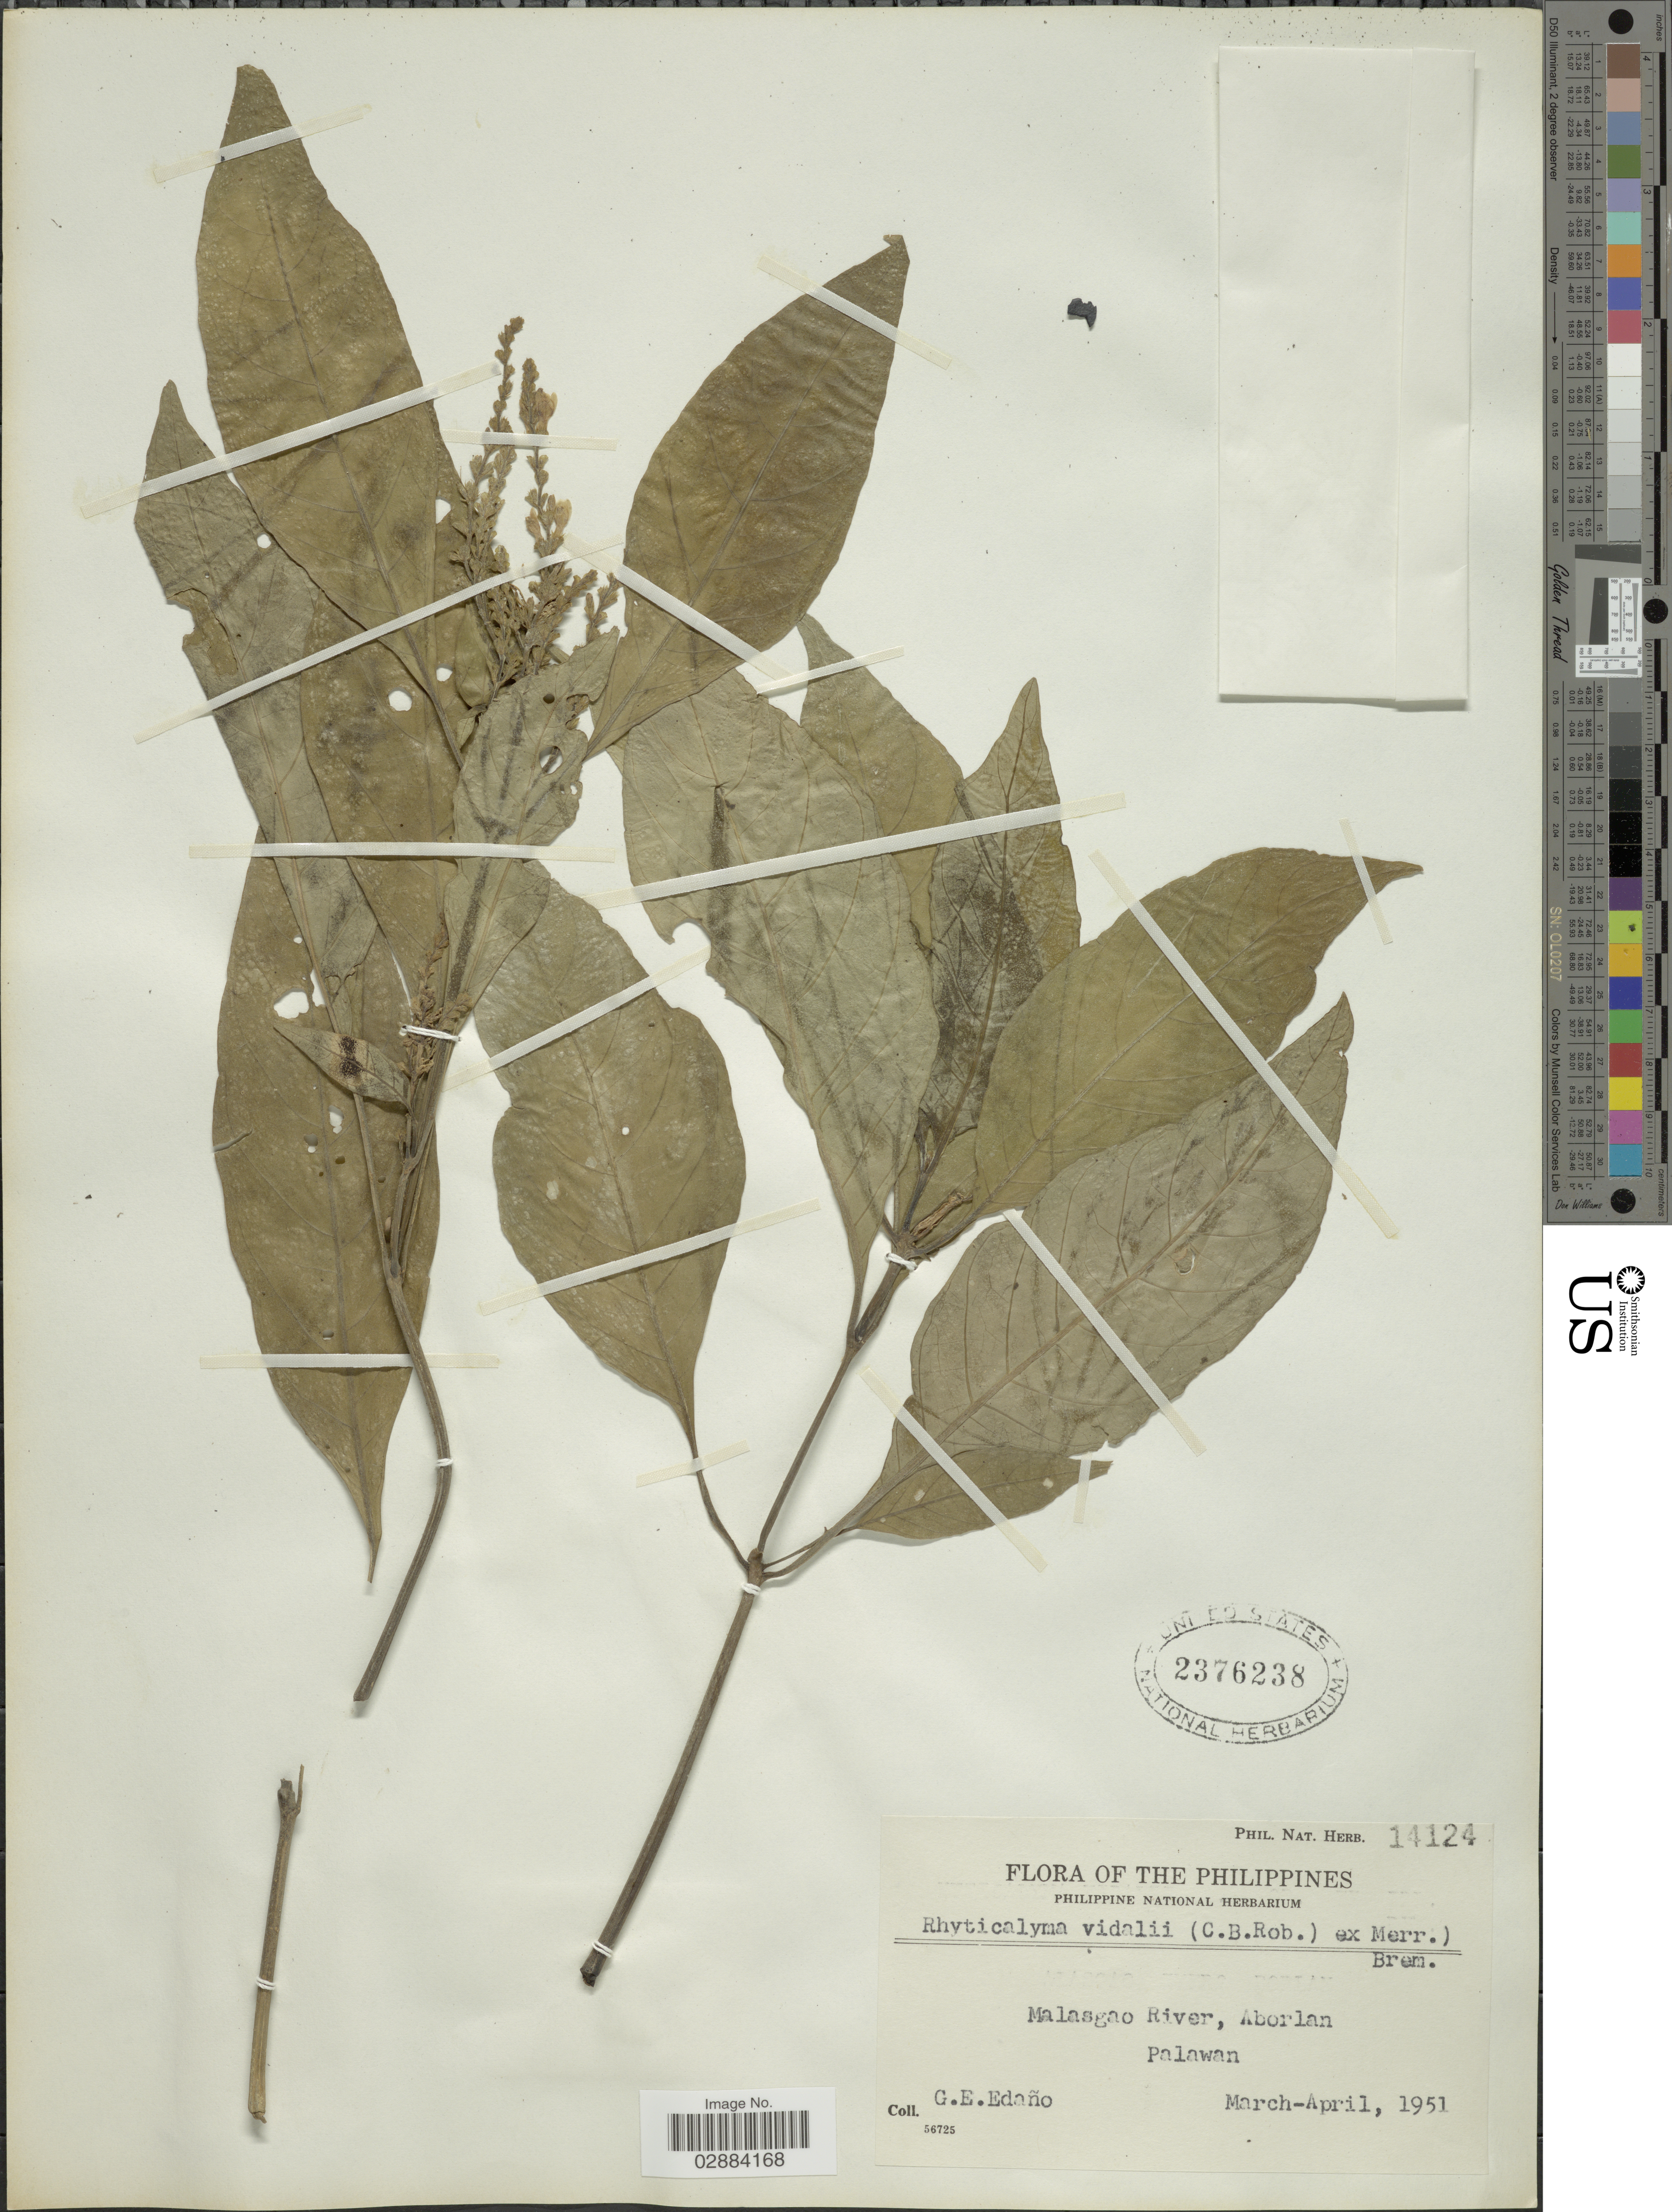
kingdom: Plantae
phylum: Tracheophyta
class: Magnoliopsida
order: Lamiales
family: Acanthaceae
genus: Justicia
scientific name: Justicia vidalii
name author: C.B. Clarke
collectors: G. E. Edaño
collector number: Phil.Nat.Herb. 14124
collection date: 1951-03/1951-04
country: Philippines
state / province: Mimaropa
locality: Malasgao River, Aborlan. Palawan.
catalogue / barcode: US 2376238